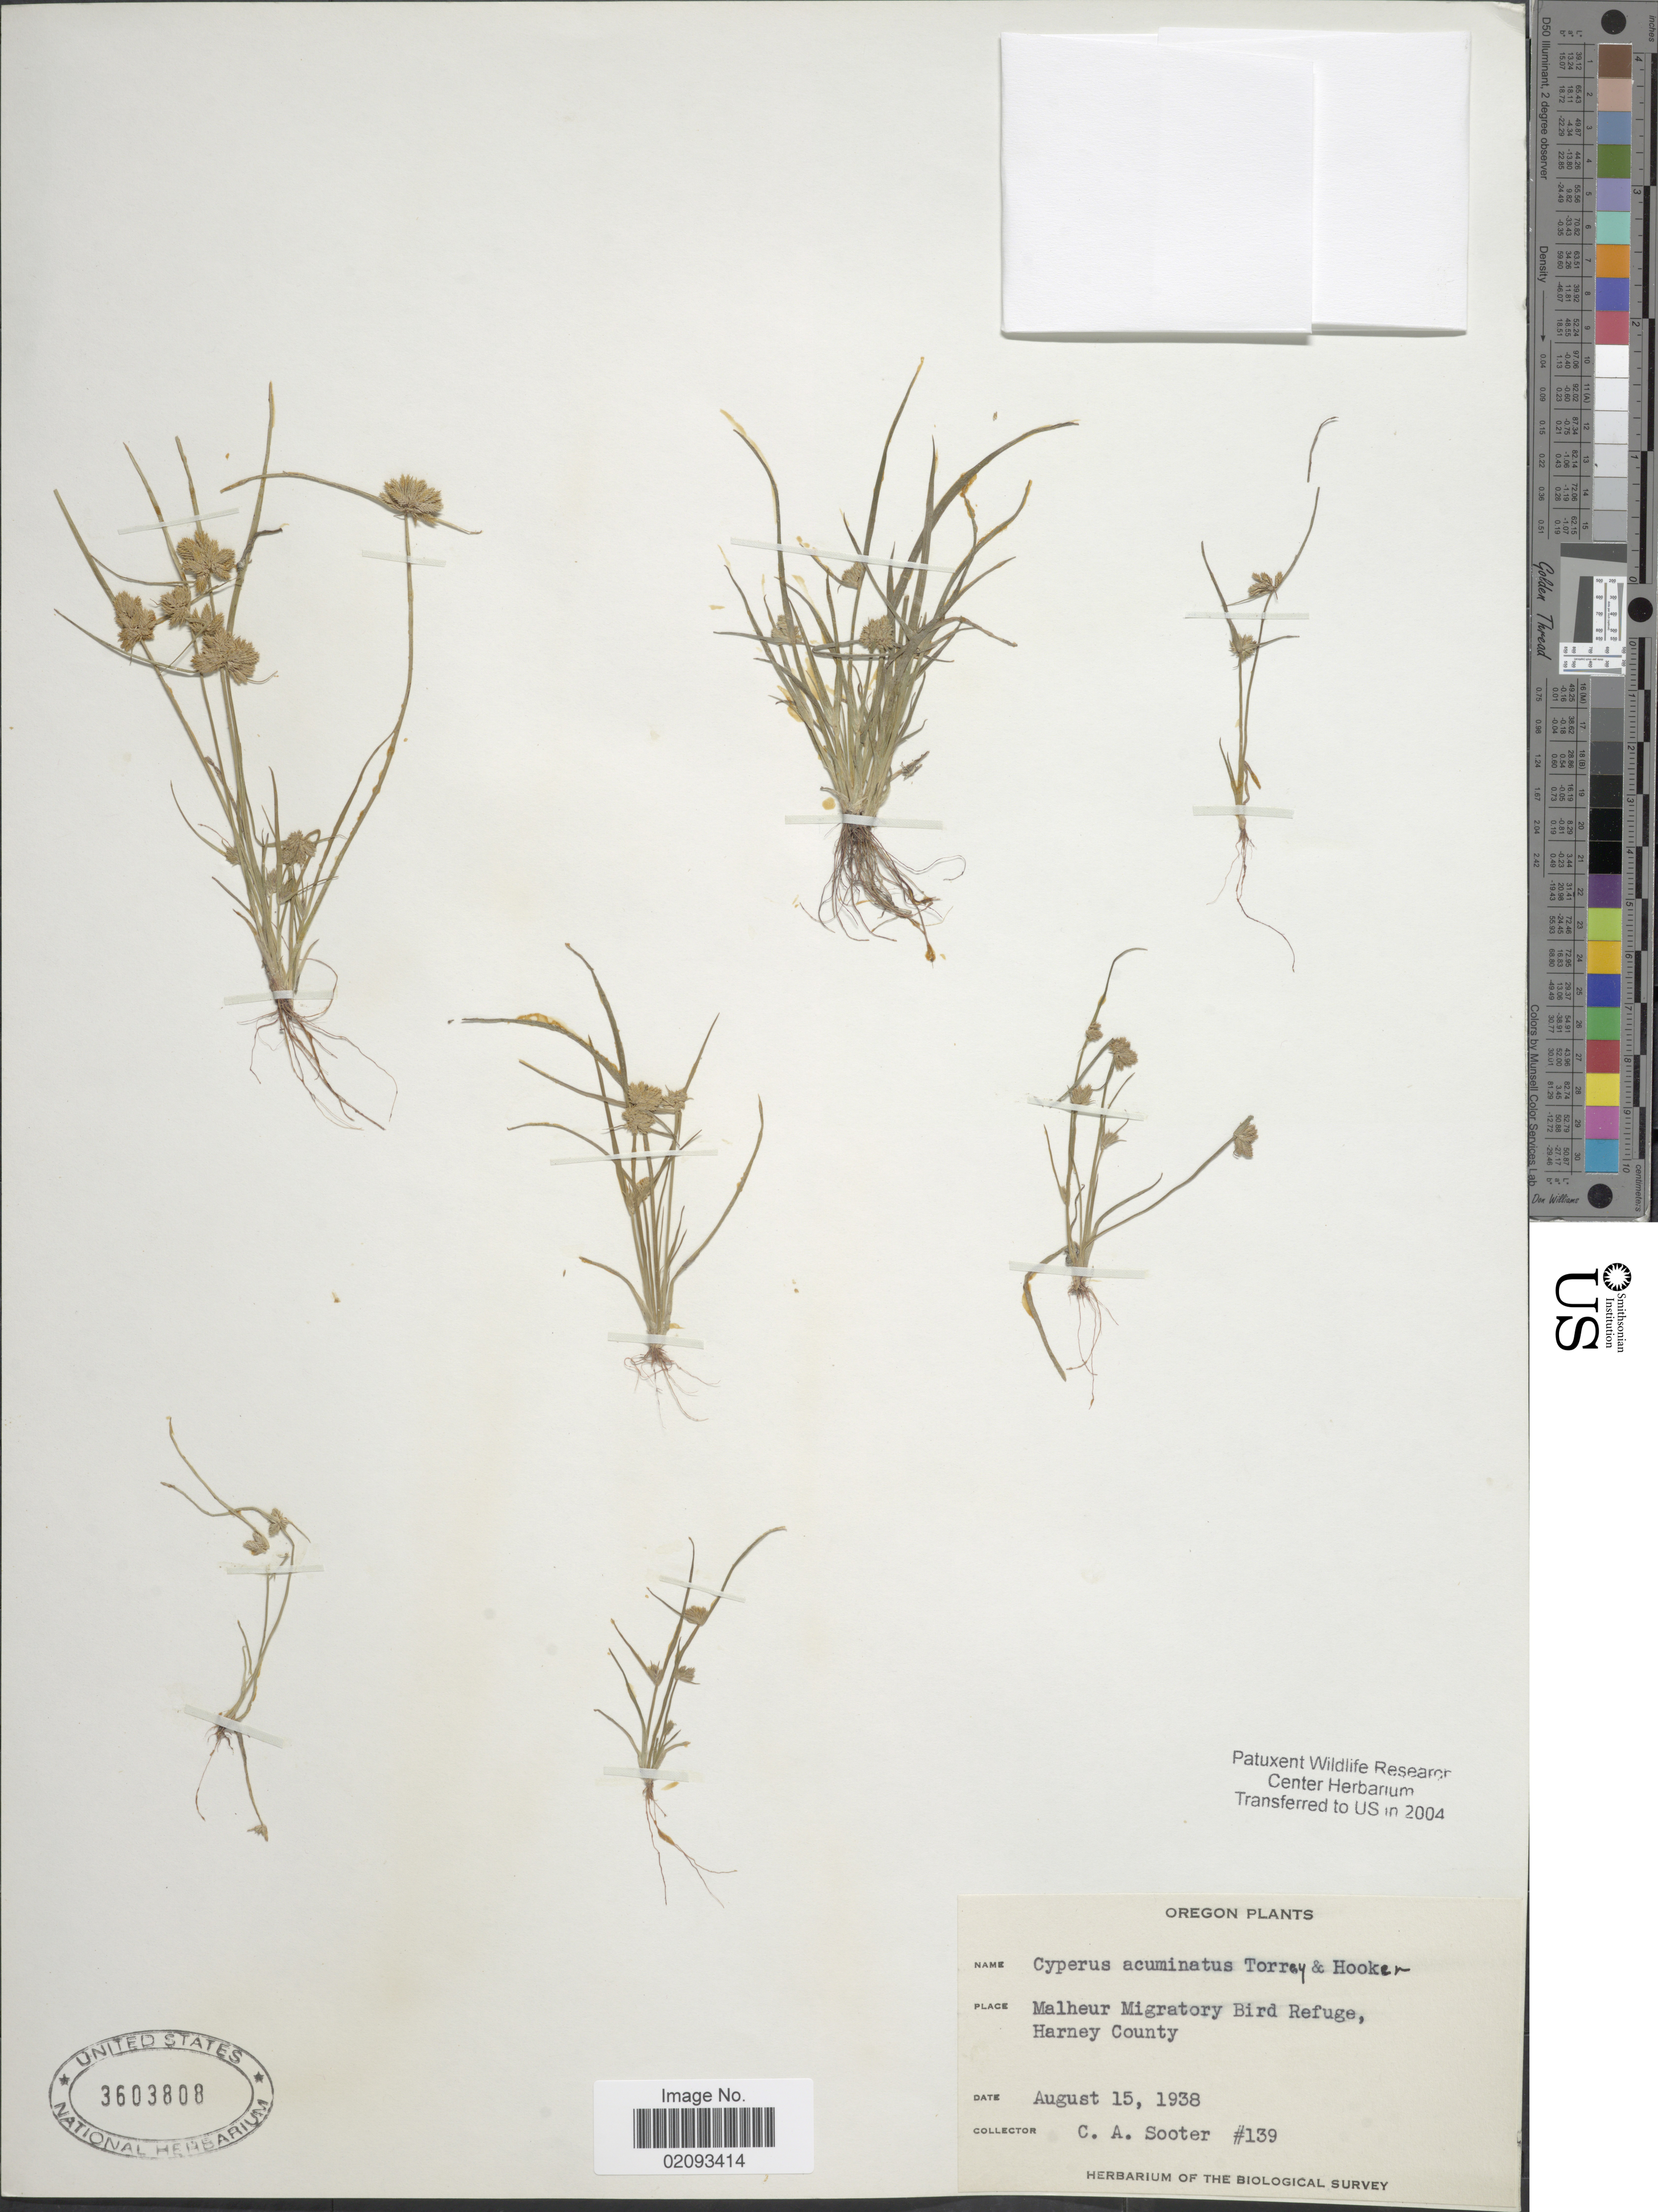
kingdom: Plantae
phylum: Tracheophyta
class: Liliopsida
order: Poales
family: Cyperaceae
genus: Cyperus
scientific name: Cyperus acuminatus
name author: Torr. & Hook.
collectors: C. Sooter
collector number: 139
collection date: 1938-08-15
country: United States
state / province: Oregon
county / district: Harney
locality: Malheur Migratory Bird Refuge, Harney County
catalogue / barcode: US 3603808